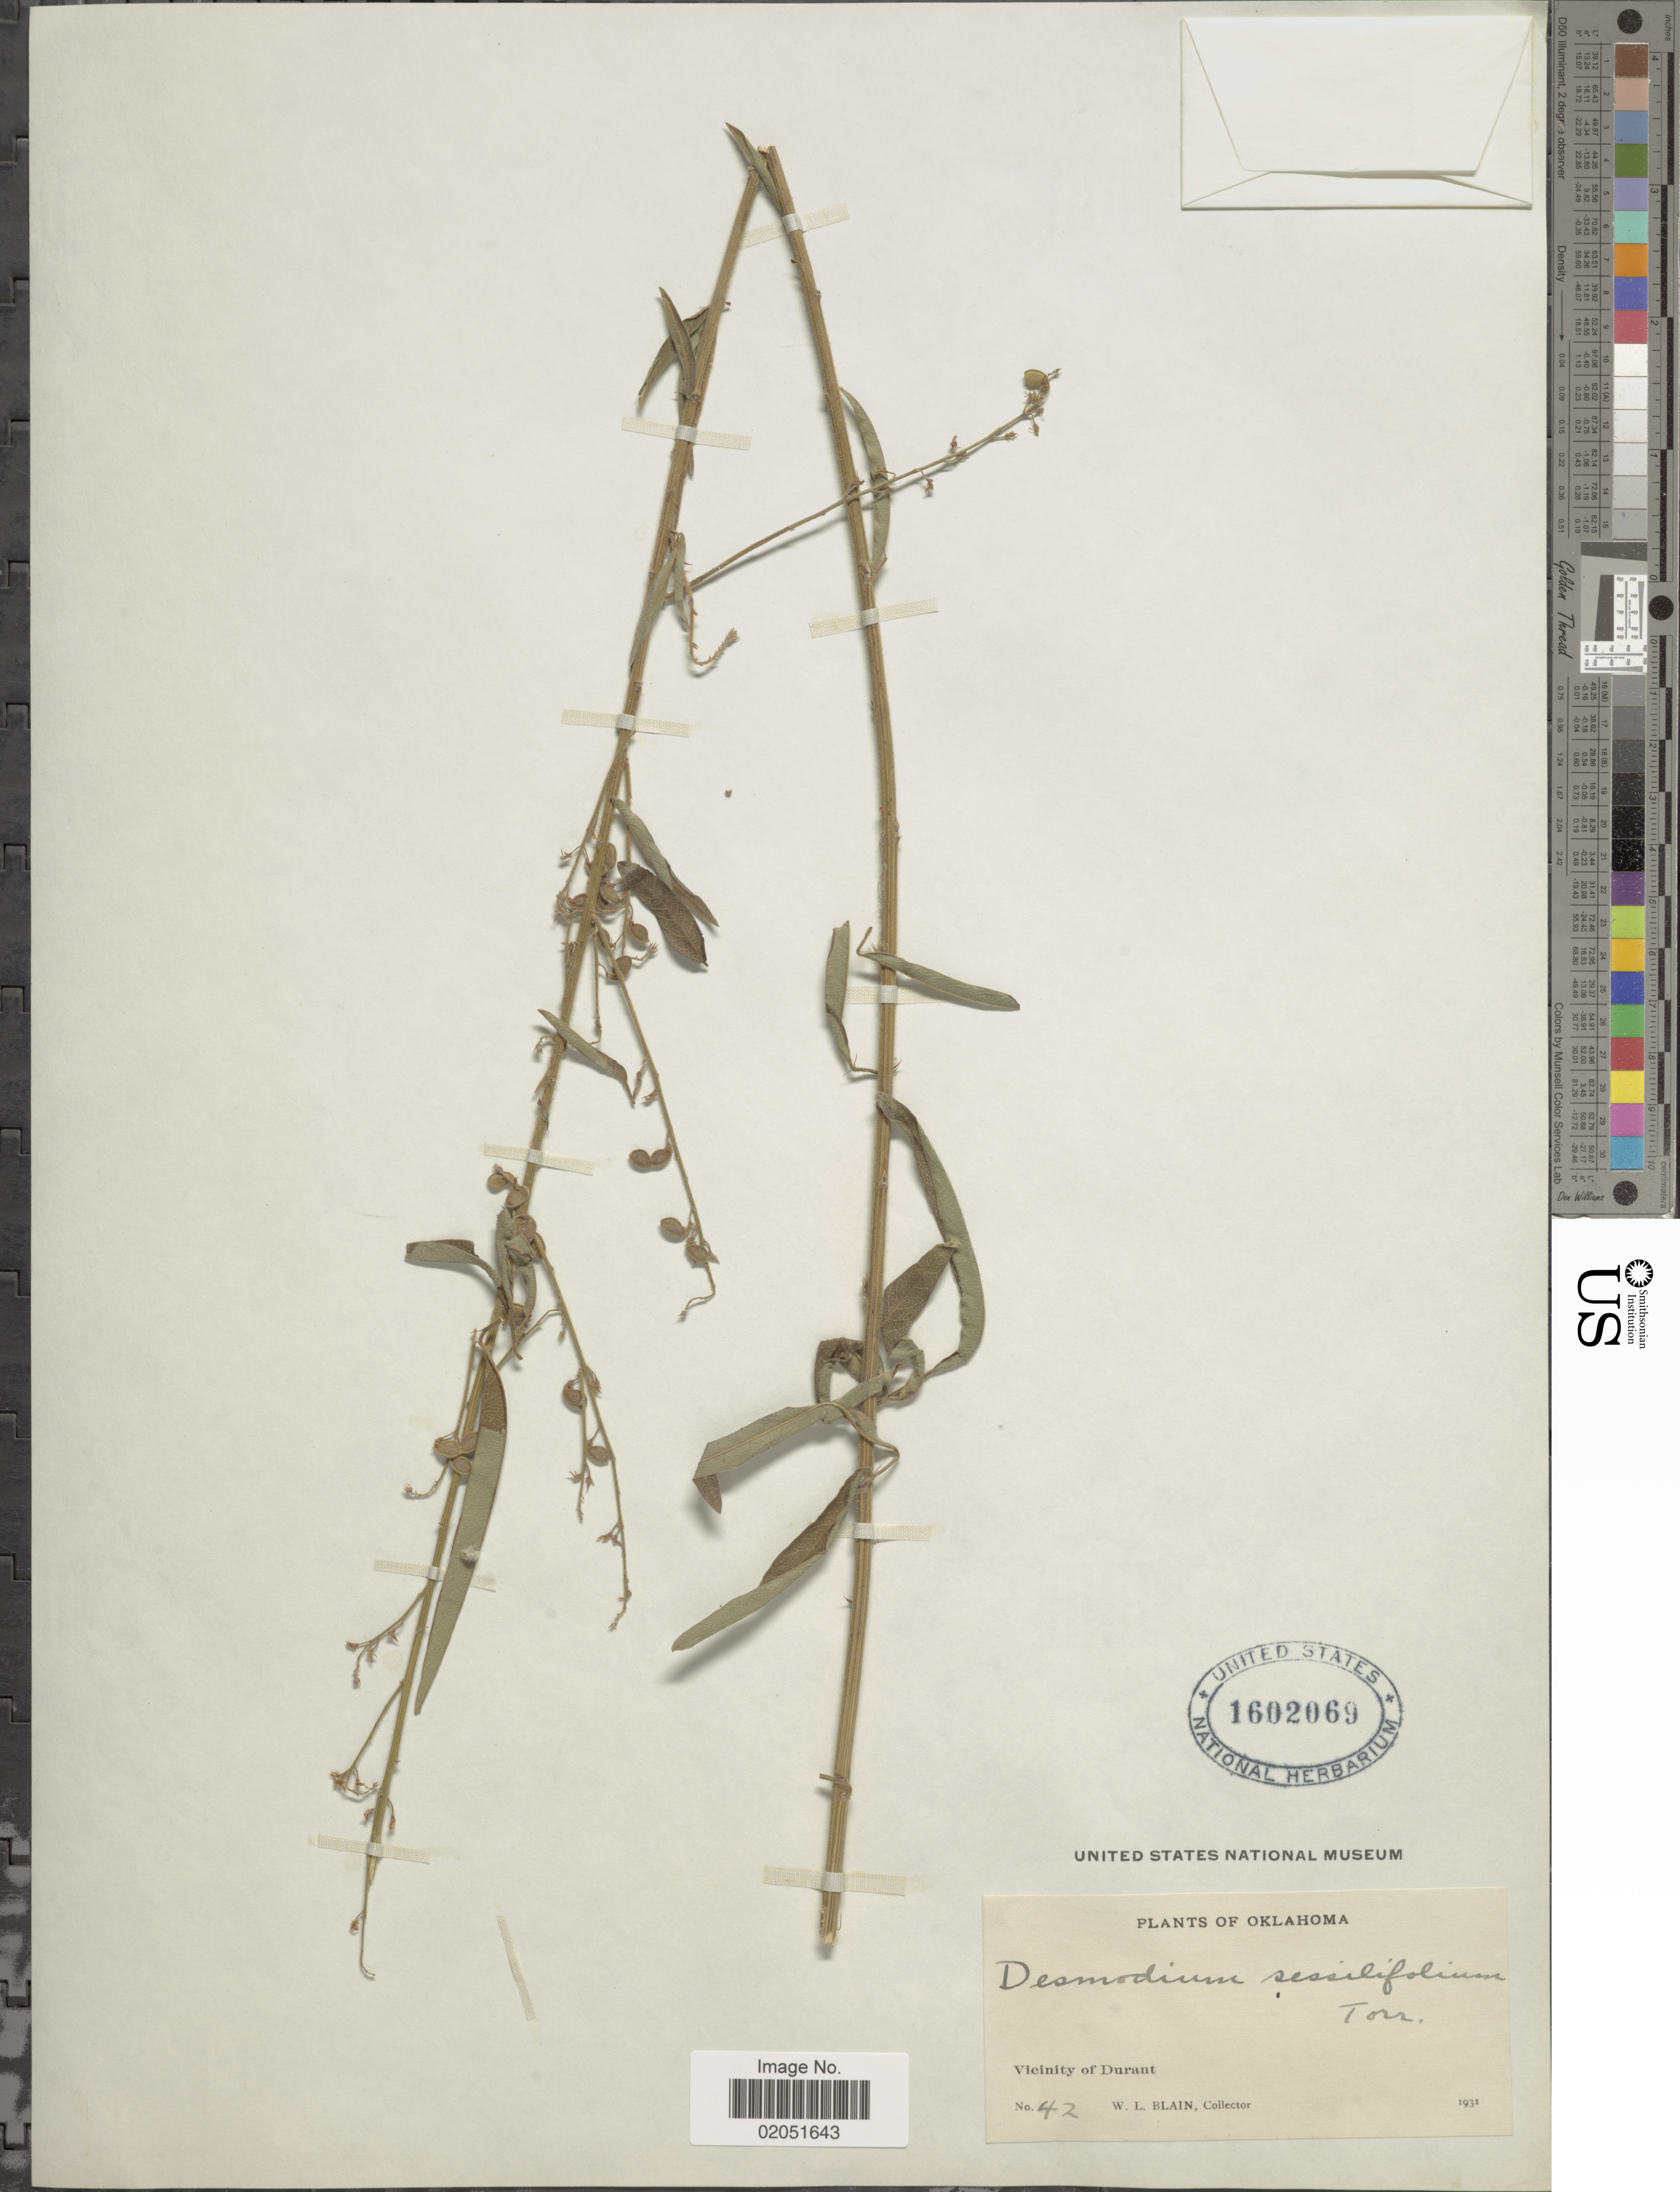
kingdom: Plantae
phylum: Tracheophyta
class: Magnoliopsida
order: Fabales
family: Fabaceae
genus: Desmodium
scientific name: Desmodium sessilifolium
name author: Torr. & A. Gray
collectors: W. Blain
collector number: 42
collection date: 1931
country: United States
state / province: Oklahoma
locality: Vicinity of Durant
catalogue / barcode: US 1602069